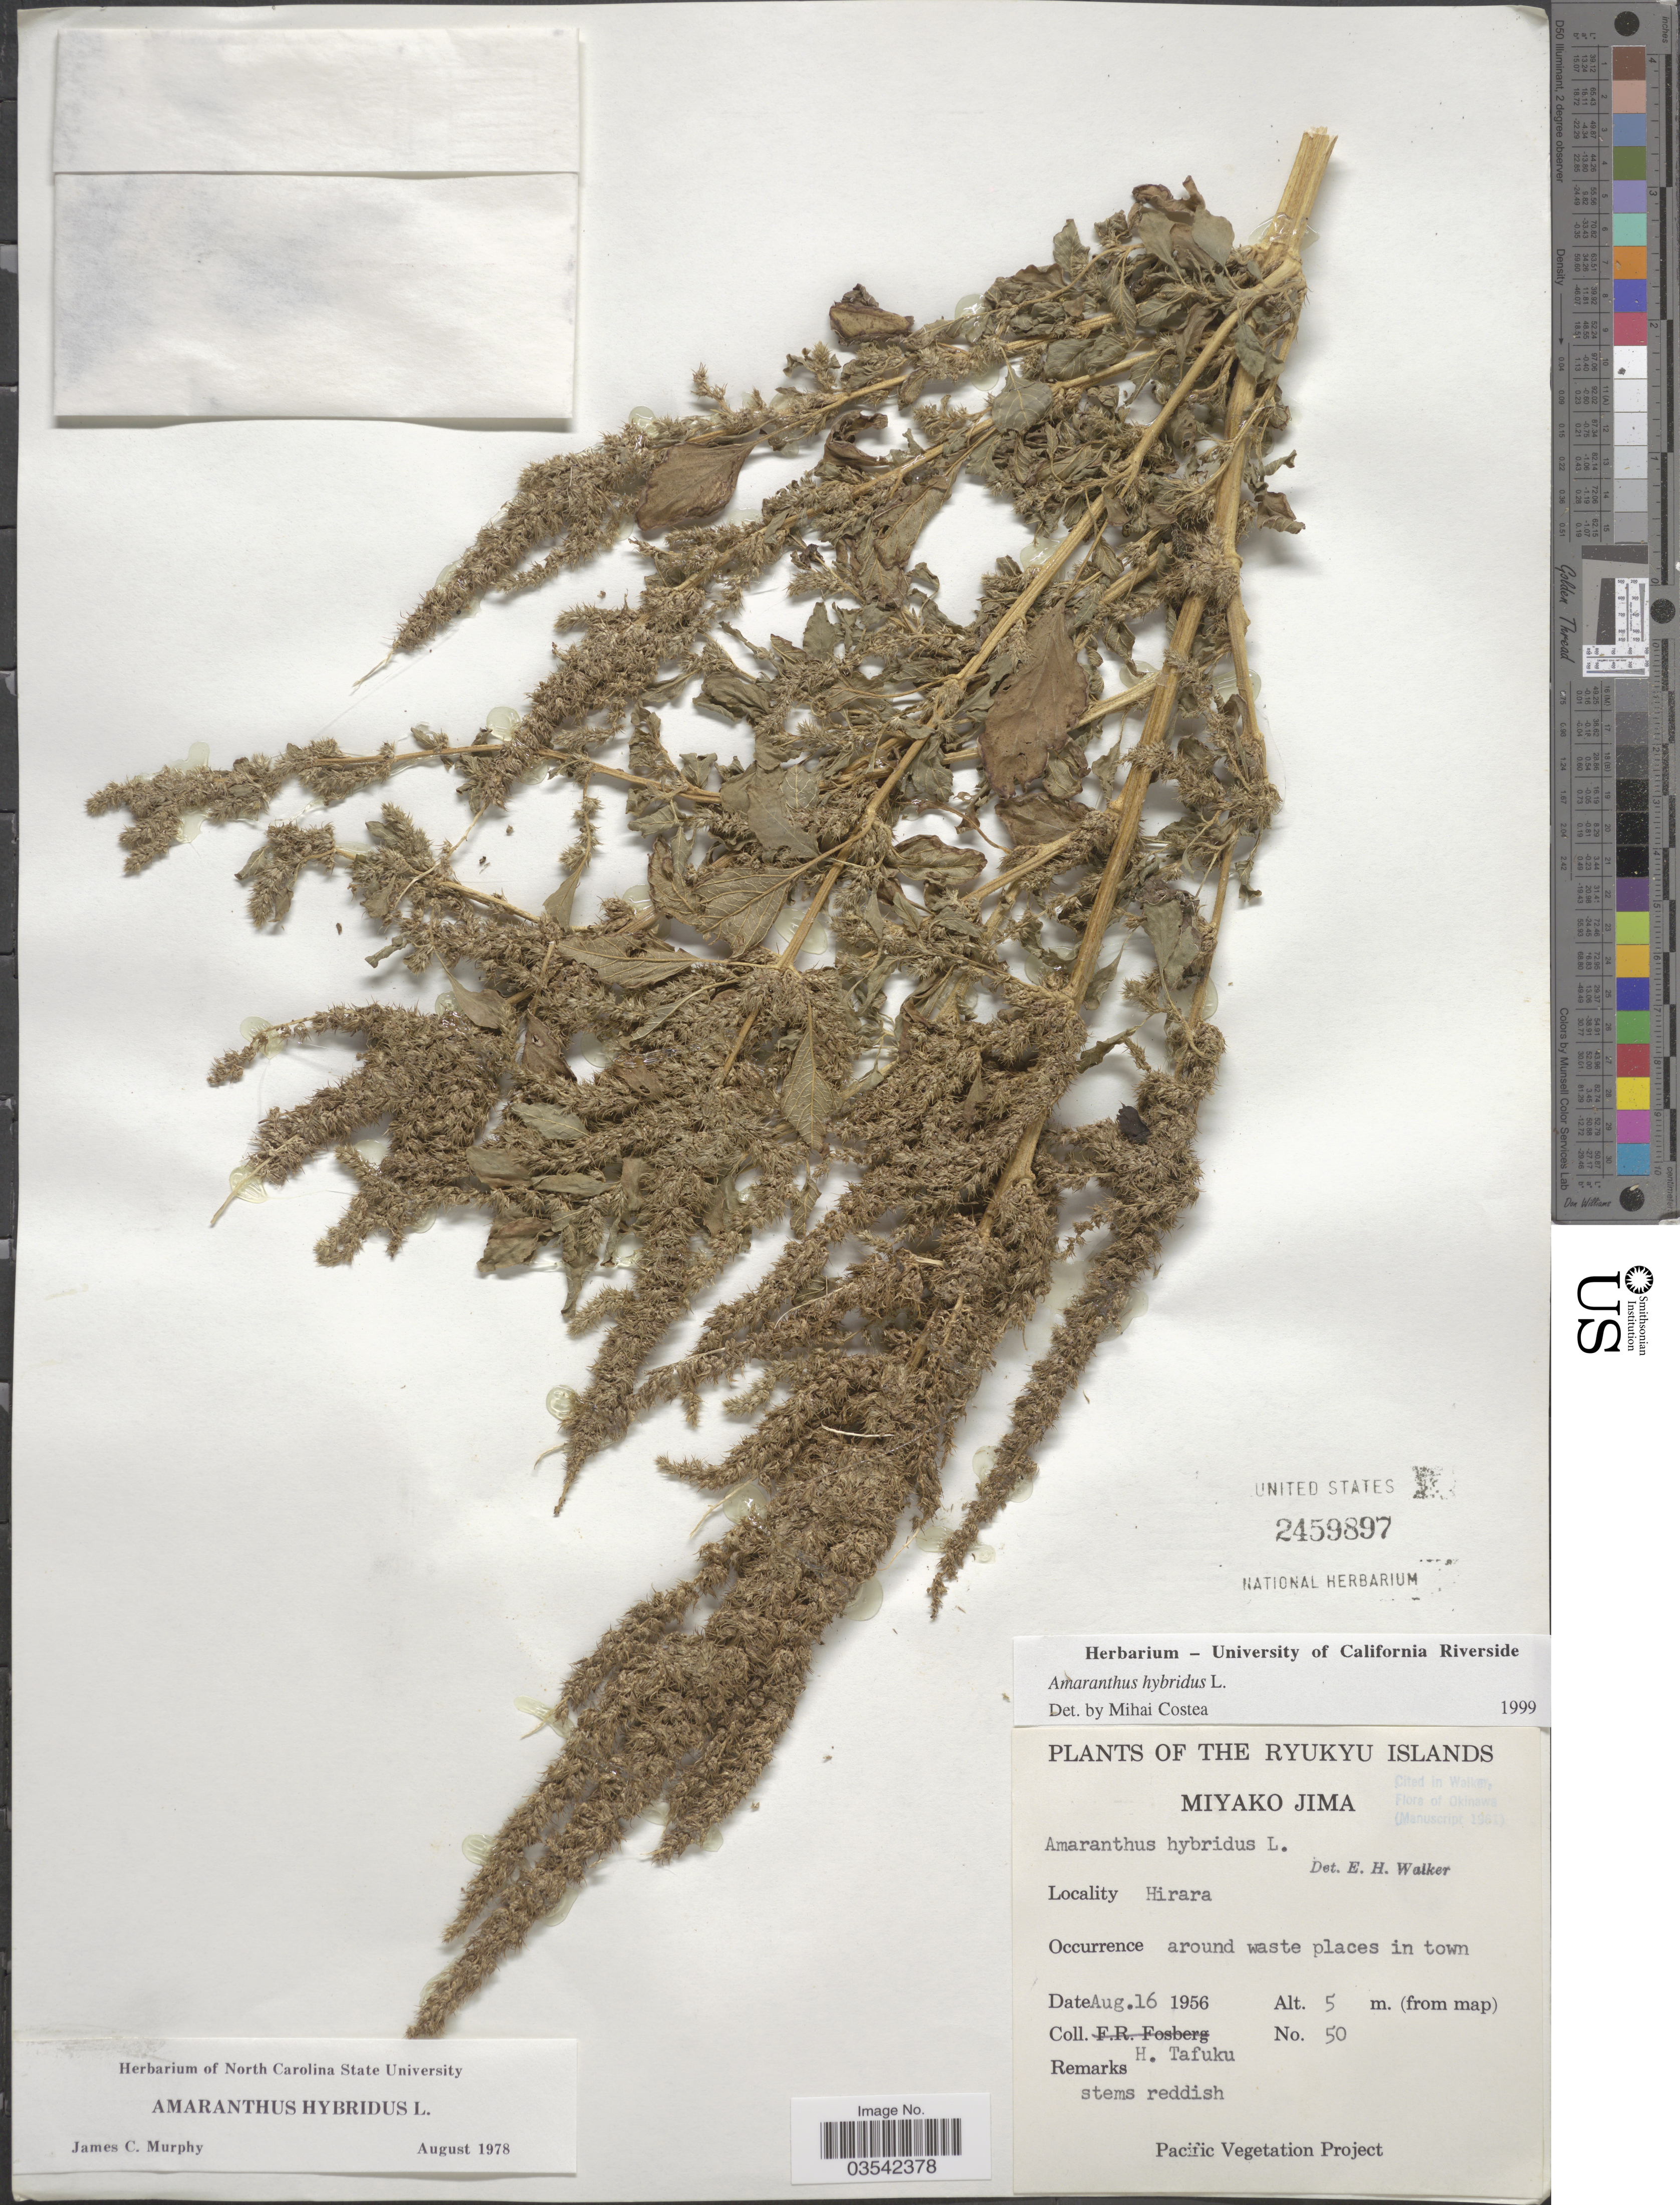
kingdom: Plantae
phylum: Tracheophyta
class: Magnoliopsida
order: Caryophyllales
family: Amaranthaceae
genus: Amaranthus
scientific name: Amaranthus hybridus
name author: L.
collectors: H. Tafuku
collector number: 50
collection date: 1956-08-16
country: Japan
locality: The Ryukyu Islands. Miyako Jima. Hirara.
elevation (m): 5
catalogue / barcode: US 2459897